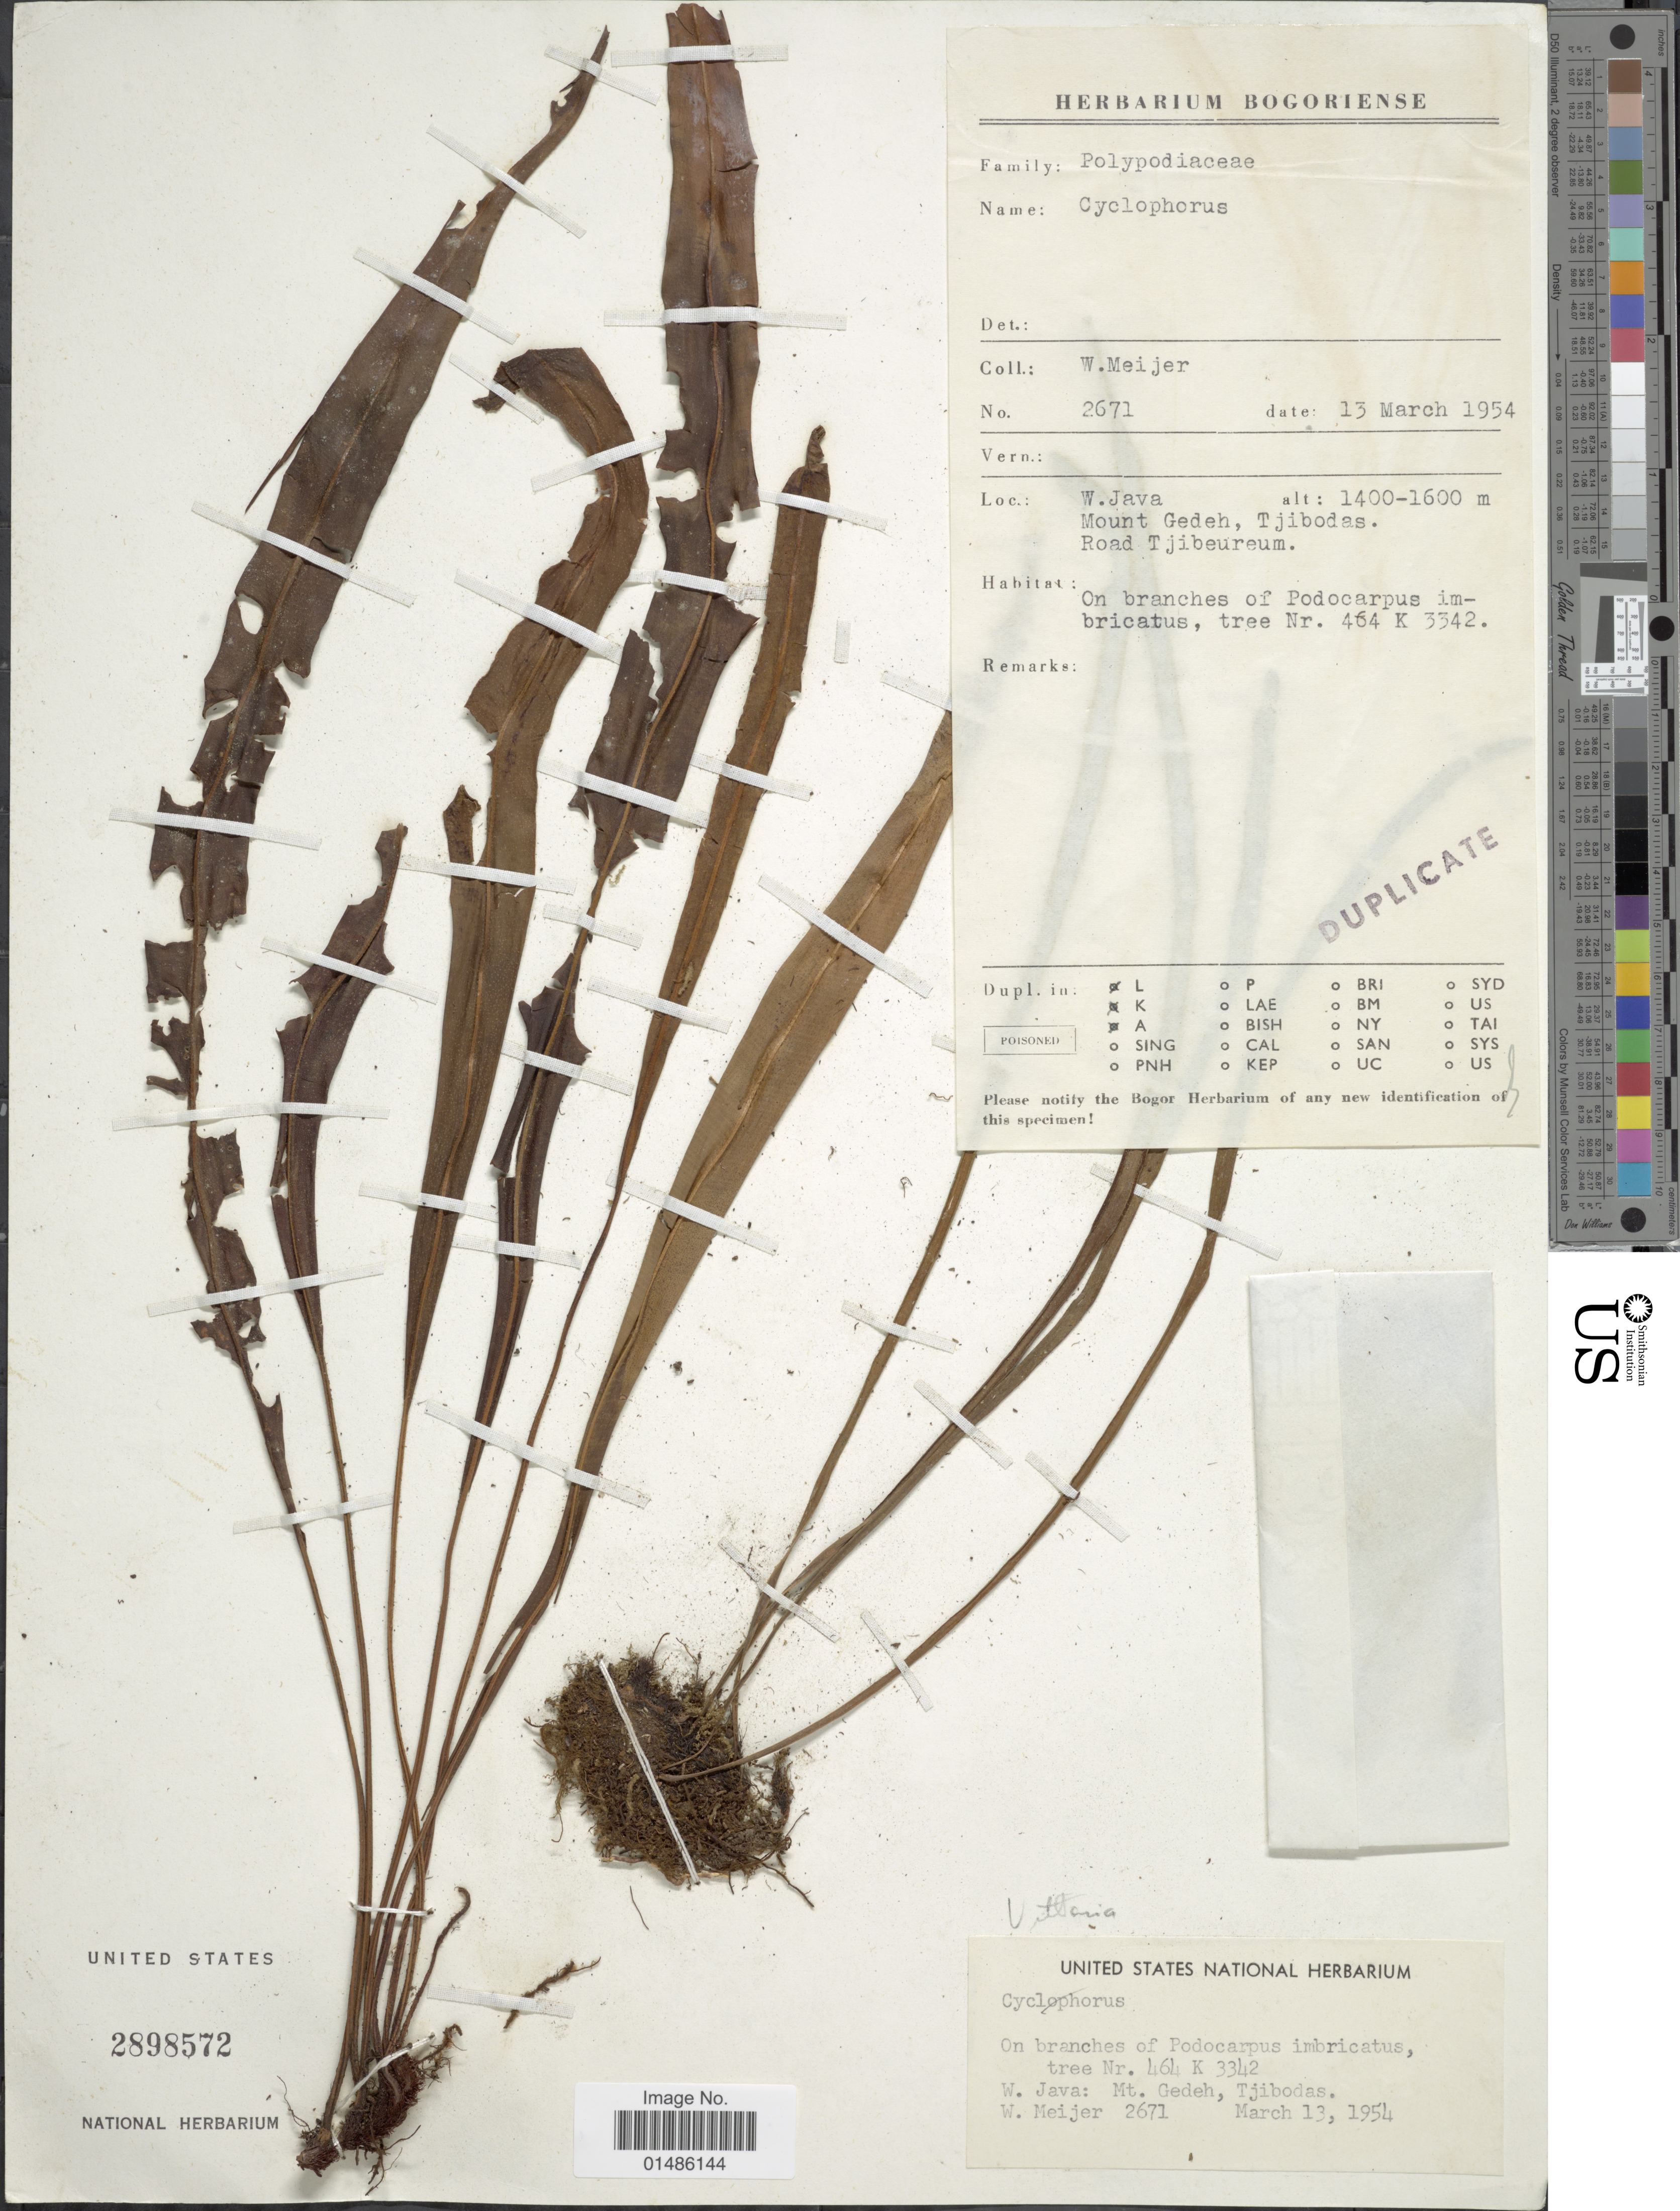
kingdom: Plantae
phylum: Tracheophyta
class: Polypodiopsida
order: Polypodiales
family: Pteridaceae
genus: Haplopteris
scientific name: Haplopteris sp.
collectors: W. Meijer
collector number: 2671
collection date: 1954-03-13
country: Indonesia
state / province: Java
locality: W. Java, Mount Gedeh, Tjibodas. Road Tjibeureum.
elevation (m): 1400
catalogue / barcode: US 2898572